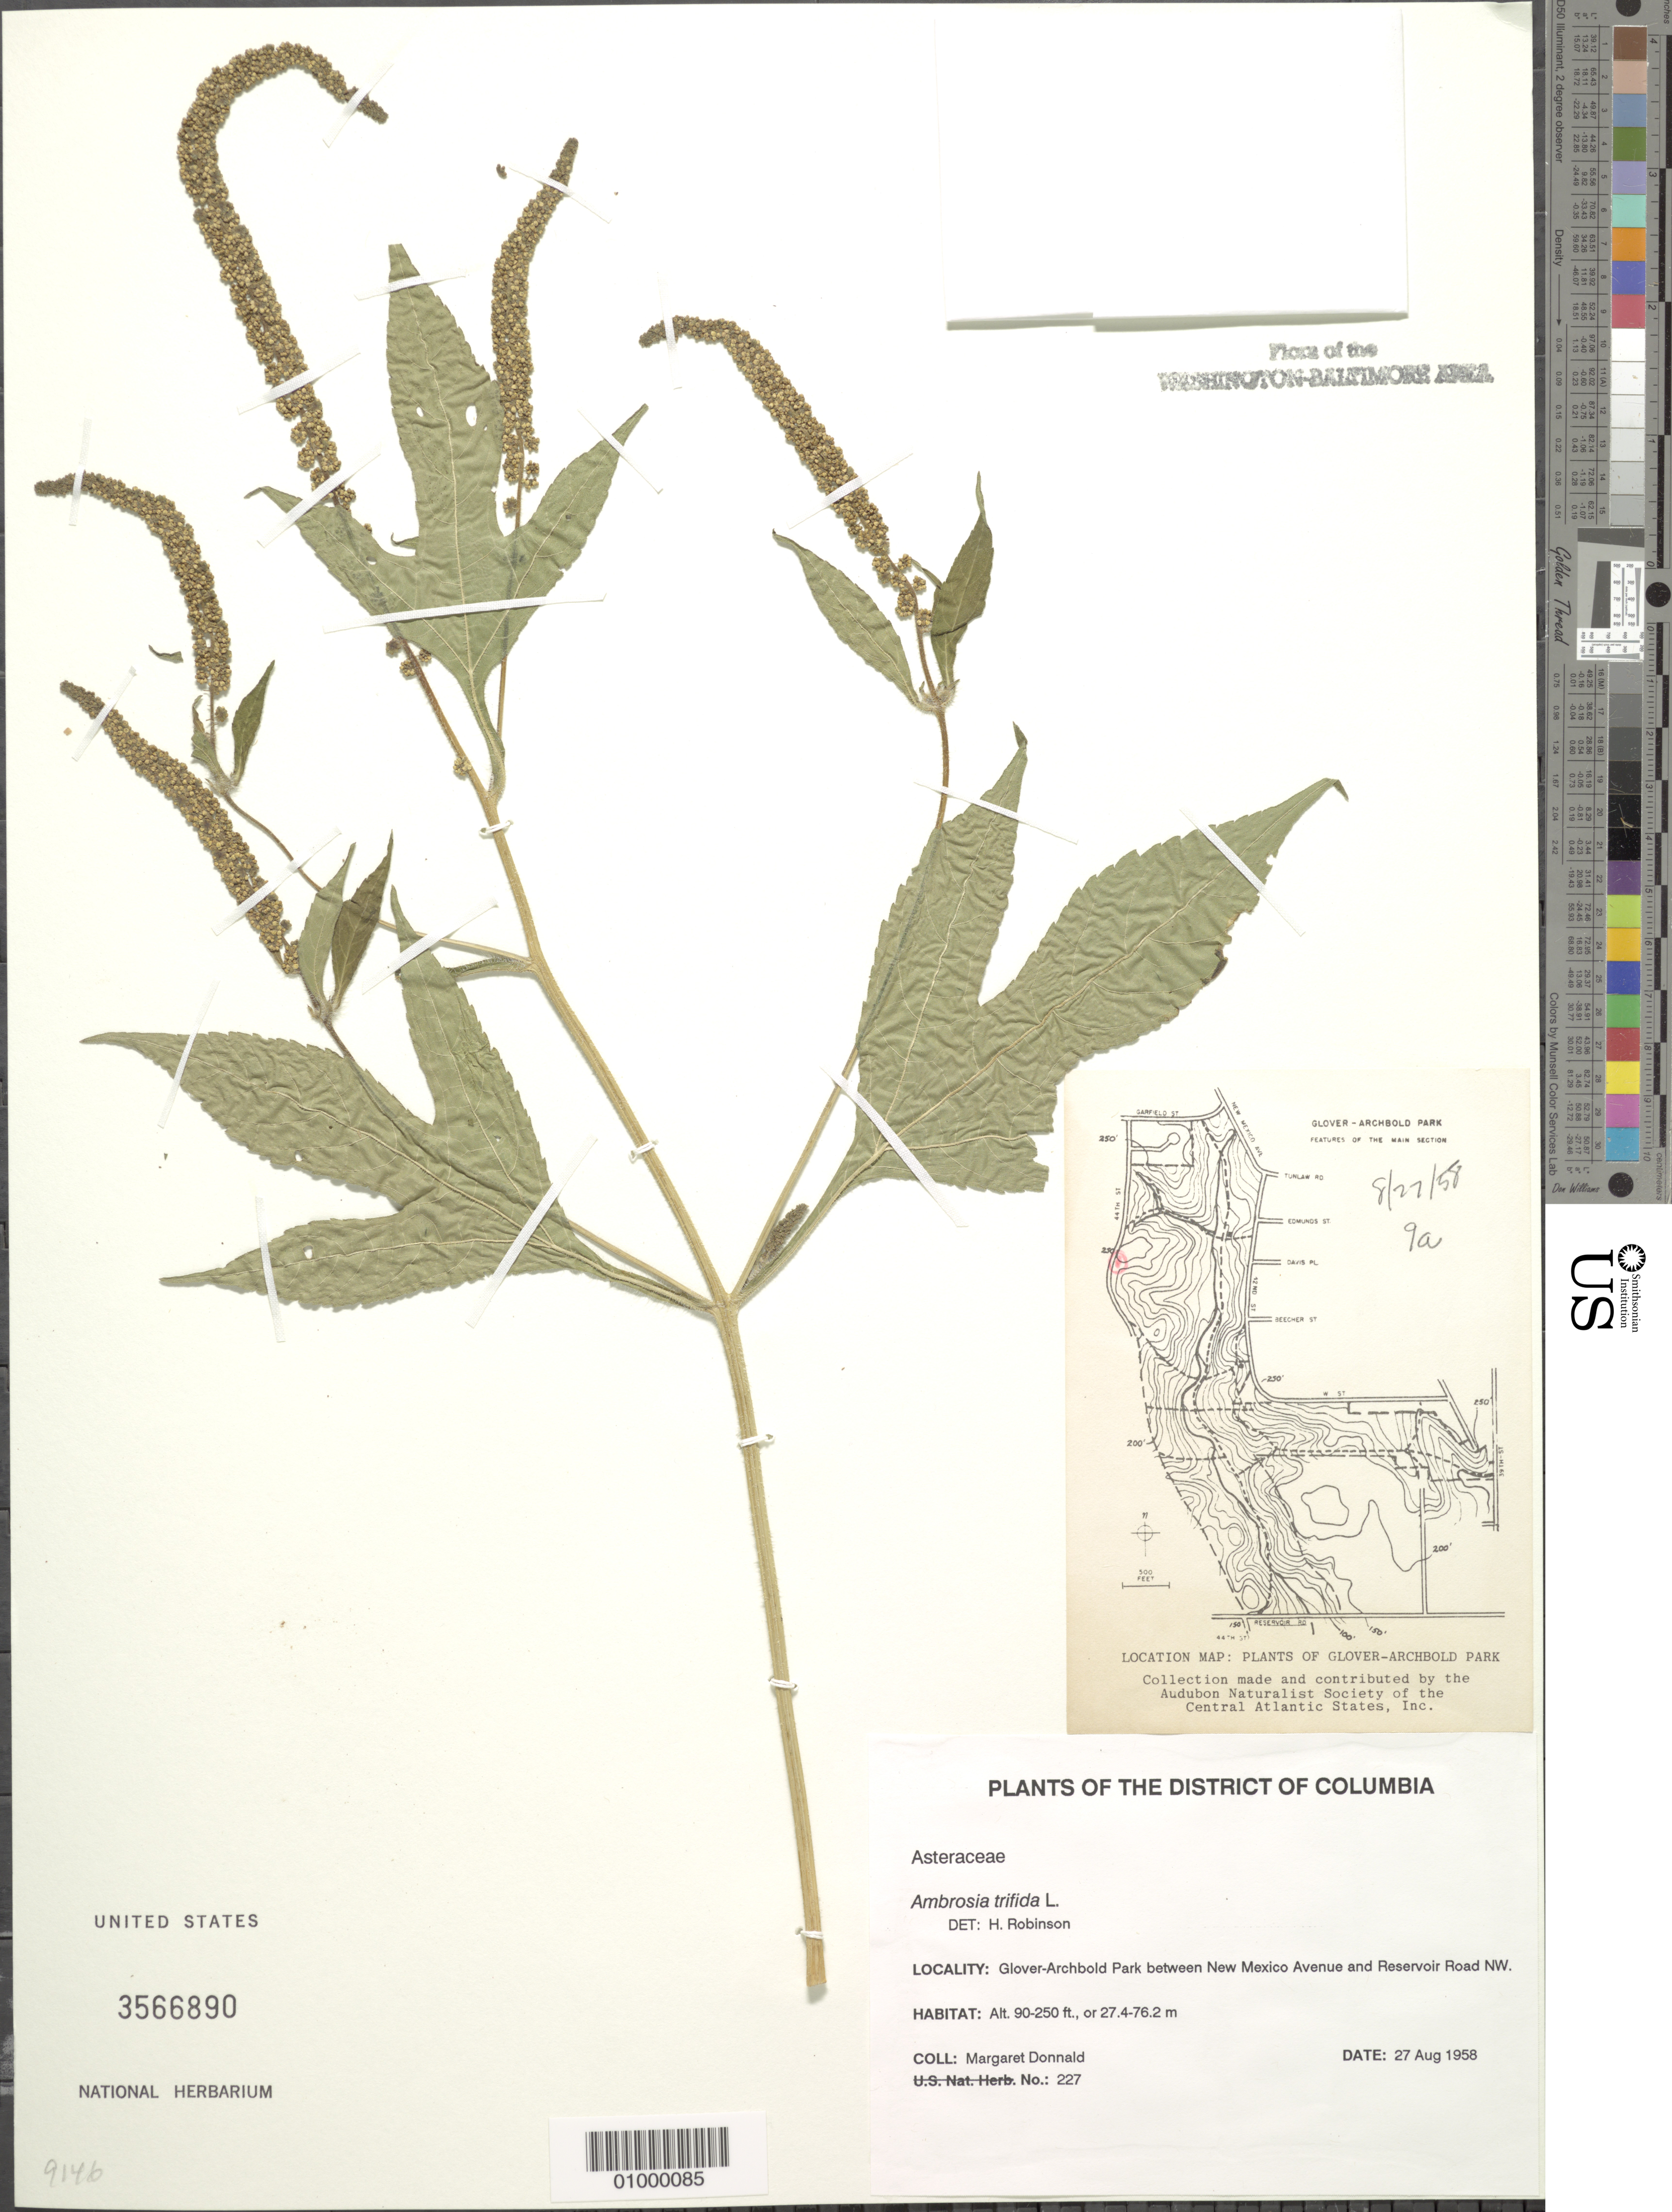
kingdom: Plantae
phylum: Tracheophyta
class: Magnoliopsida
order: Asterales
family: Asteraceae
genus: Ambrosia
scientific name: Ambrosia trifida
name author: L.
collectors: M. Donnald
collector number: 227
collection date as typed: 27 Aug 1958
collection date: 1958-08-27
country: United States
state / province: District of Columbia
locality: Glover-Archbold Park between New Mexico Avenue and Reservoir Road NW.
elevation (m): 27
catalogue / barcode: US 3566890